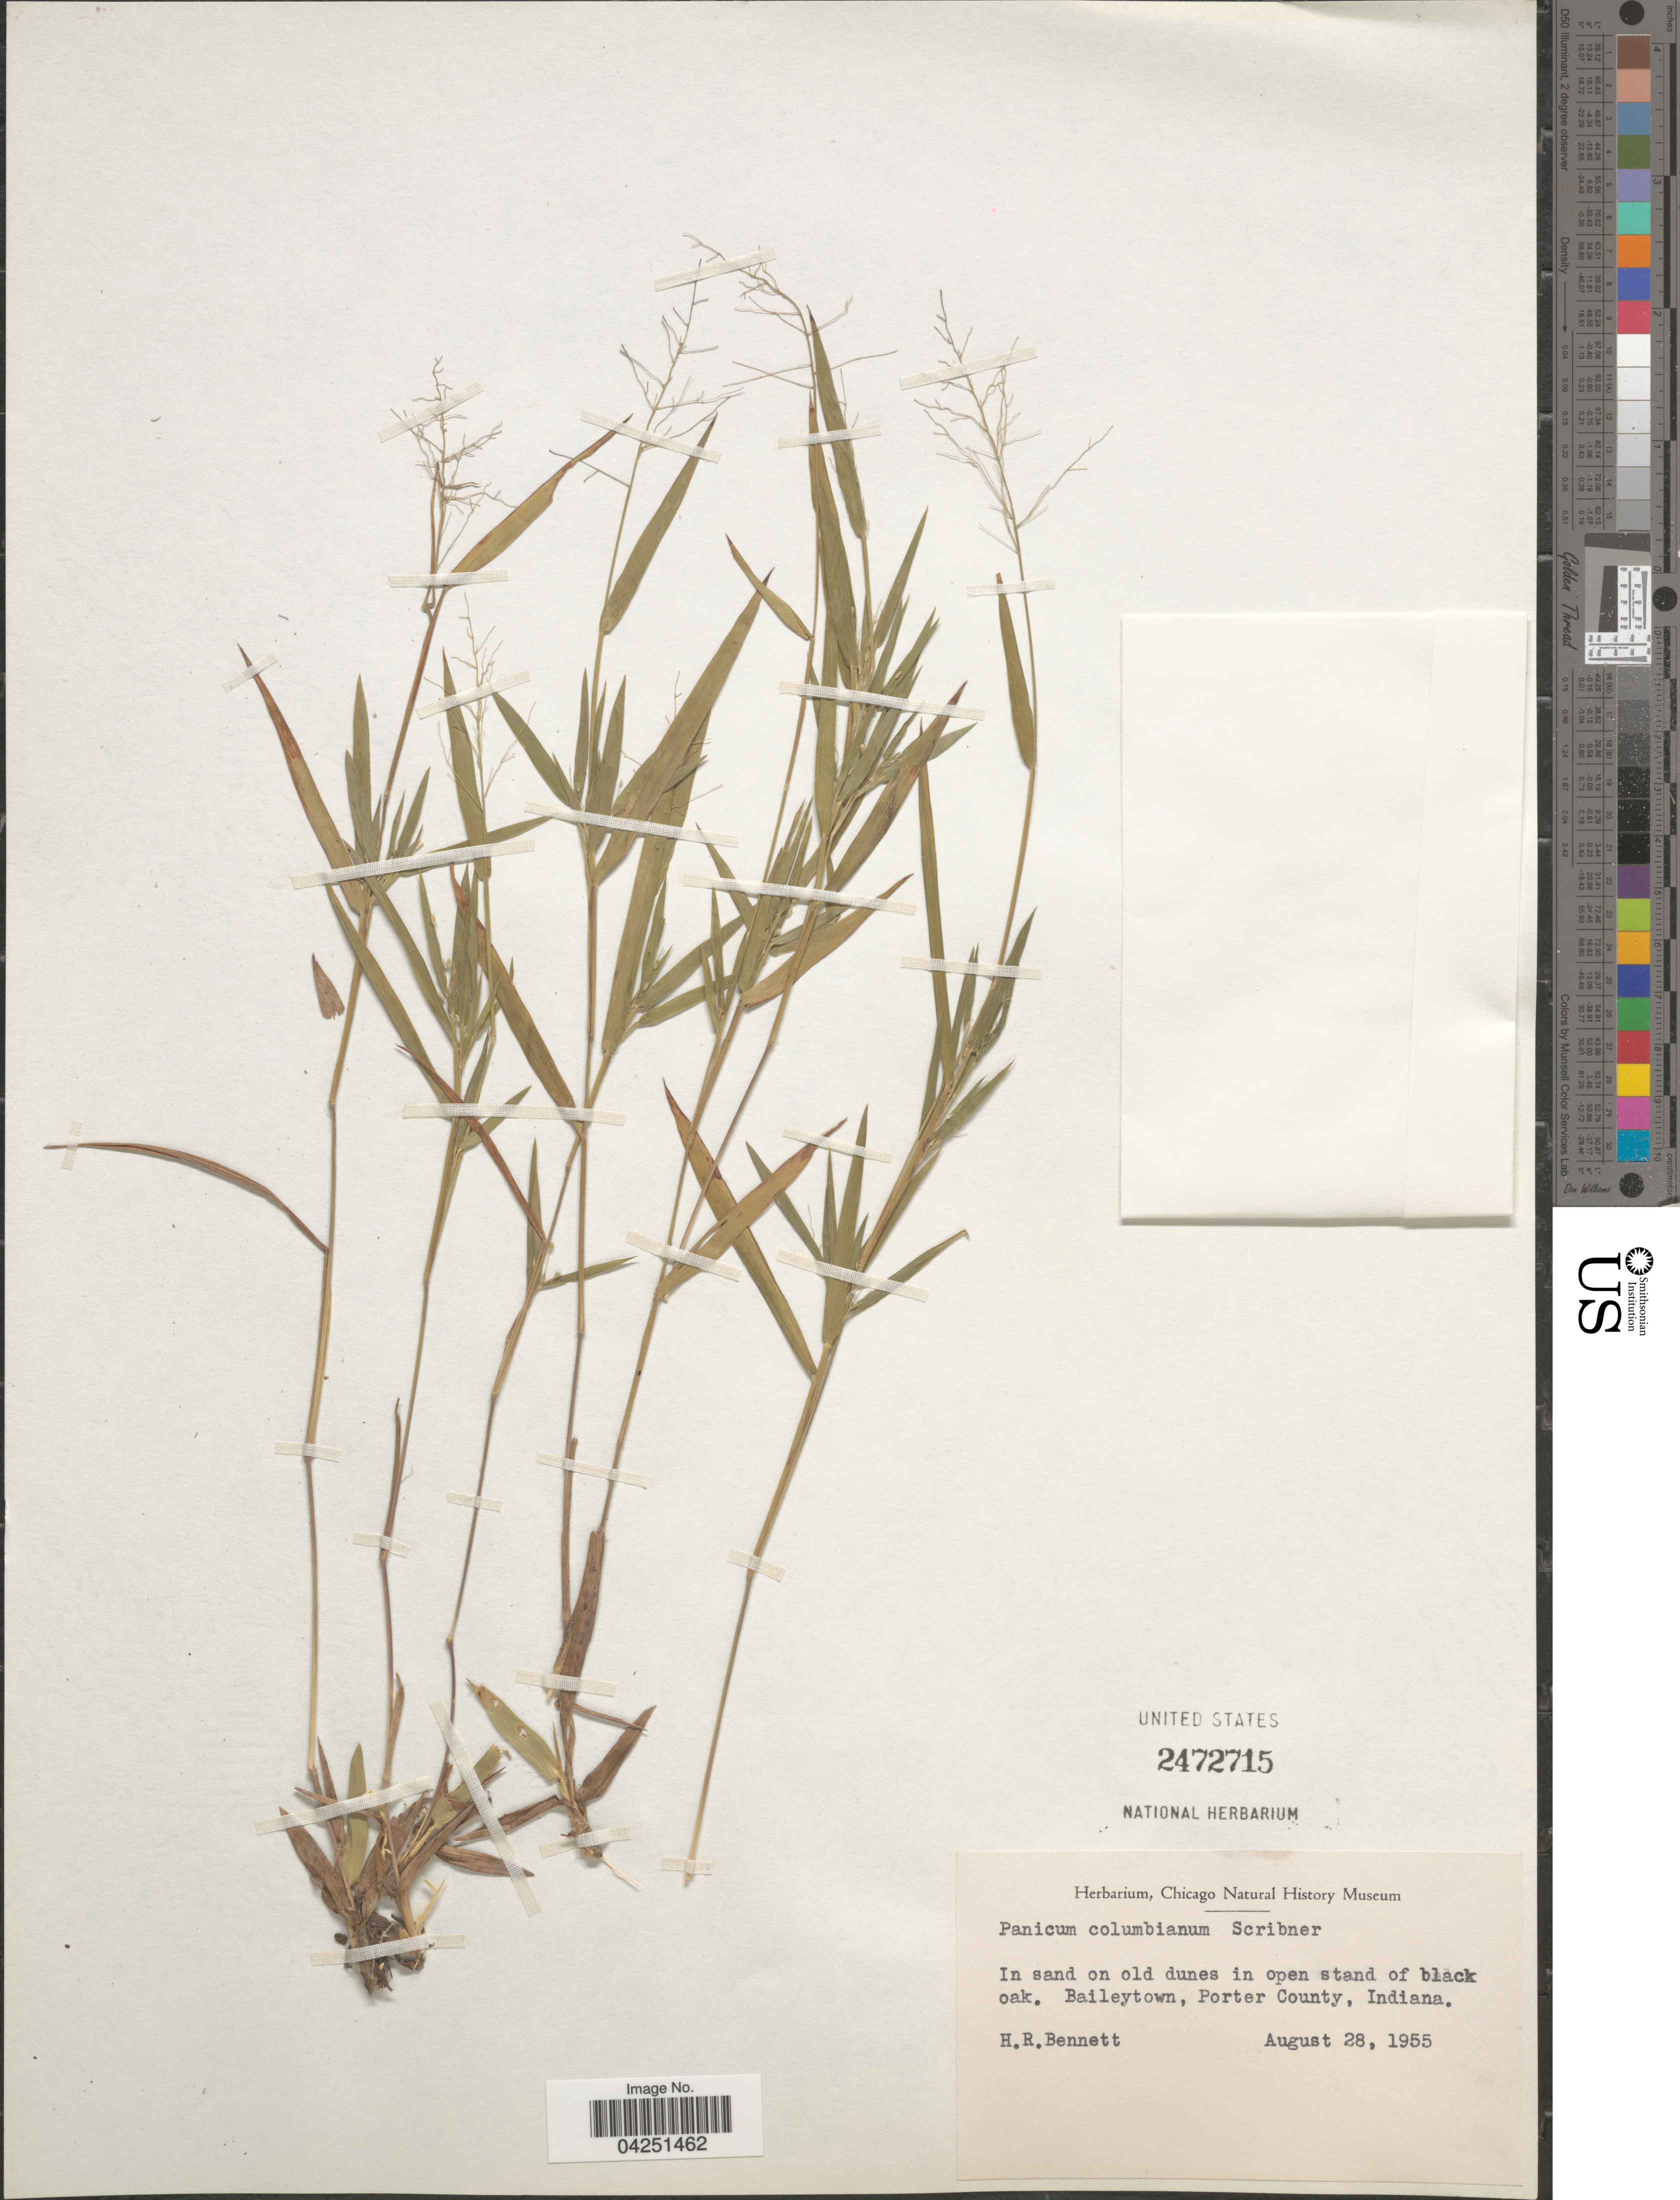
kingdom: Plantae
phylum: Tracheophyta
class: Liliopsida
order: Poales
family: Poaceae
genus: Dichanthelium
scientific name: Dichanthelium acuminatum var. acuminatum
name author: (Sw.) Gould & C.A. Clark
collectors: H. R. Bennett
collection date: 1955-08-28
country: United States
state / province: Indiana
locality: In sand on old dunes in open stand of black oak. Baileytown, Porter County.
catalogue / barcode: US 2472715